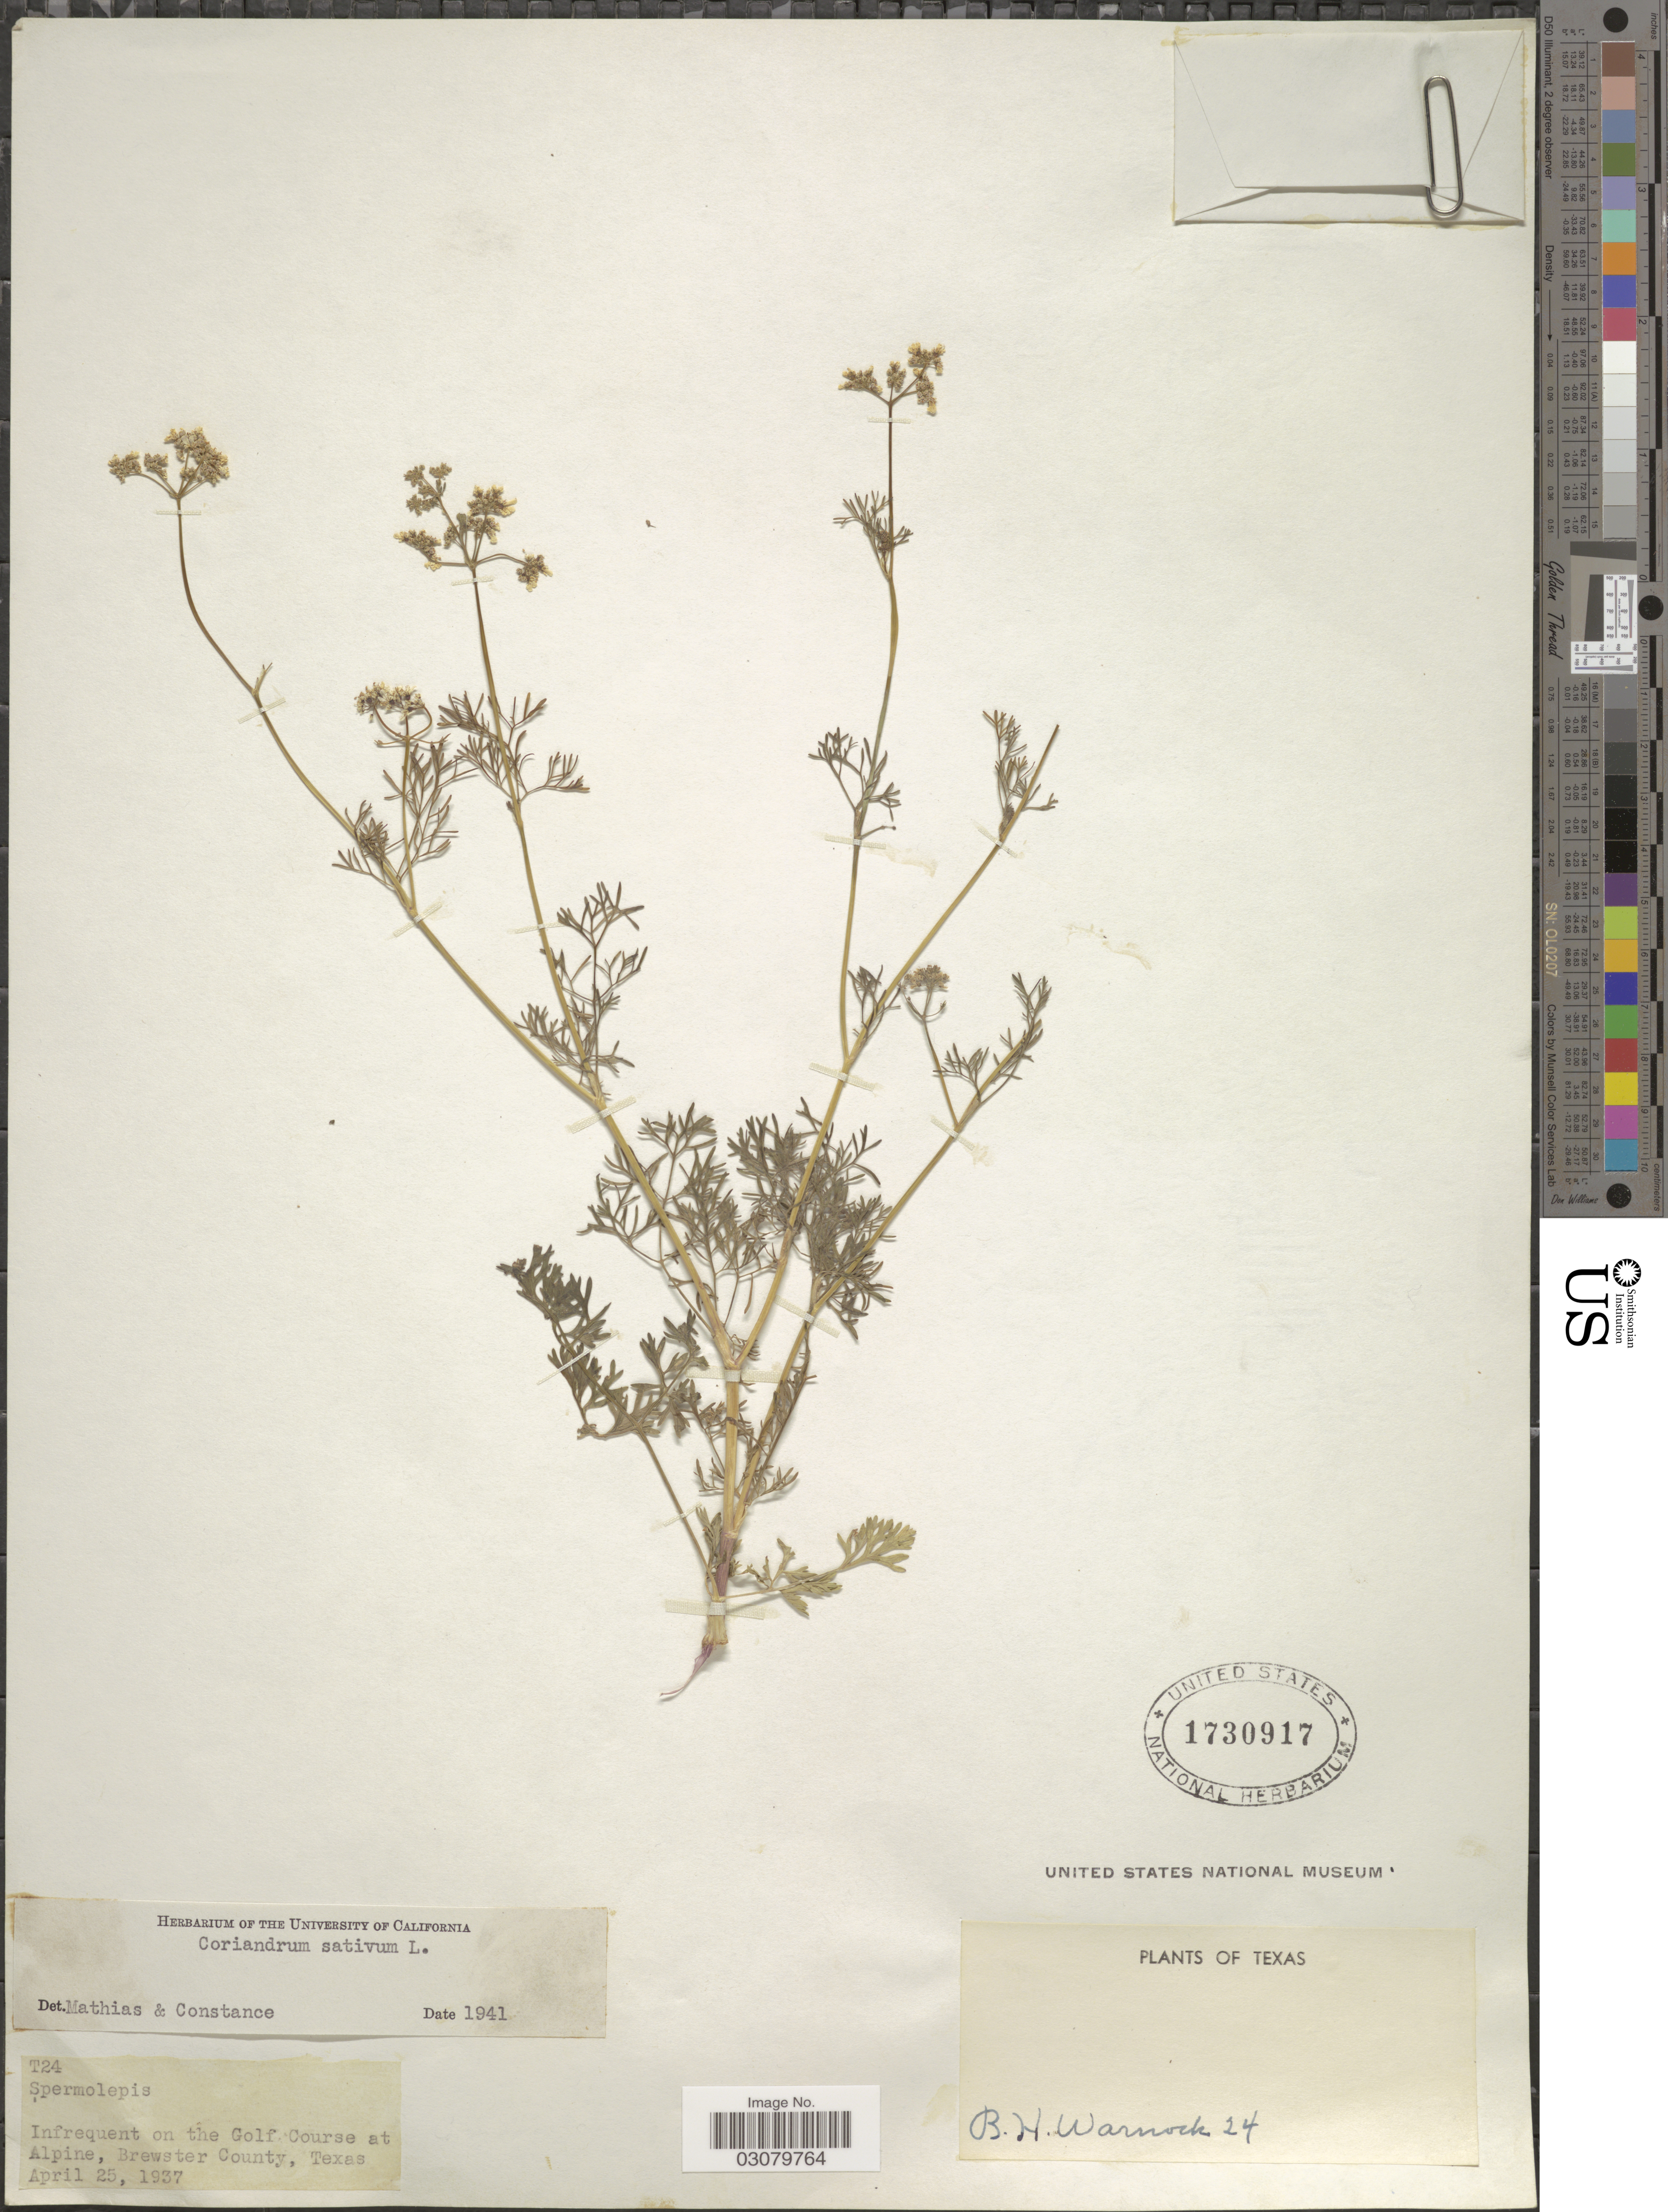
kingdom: Plantae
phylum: Tracheophyta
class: Magnoliopsida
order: Apiales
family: Apiaceae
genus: Coriandrum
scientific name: Coriandrum sativum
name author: L.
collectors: B. H. Warnock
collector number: T24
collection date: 1937-04-25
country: United States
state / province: Texas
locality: Infrequent on the Golf Course at Alpine, Brewster County.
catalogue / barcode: US 1730917